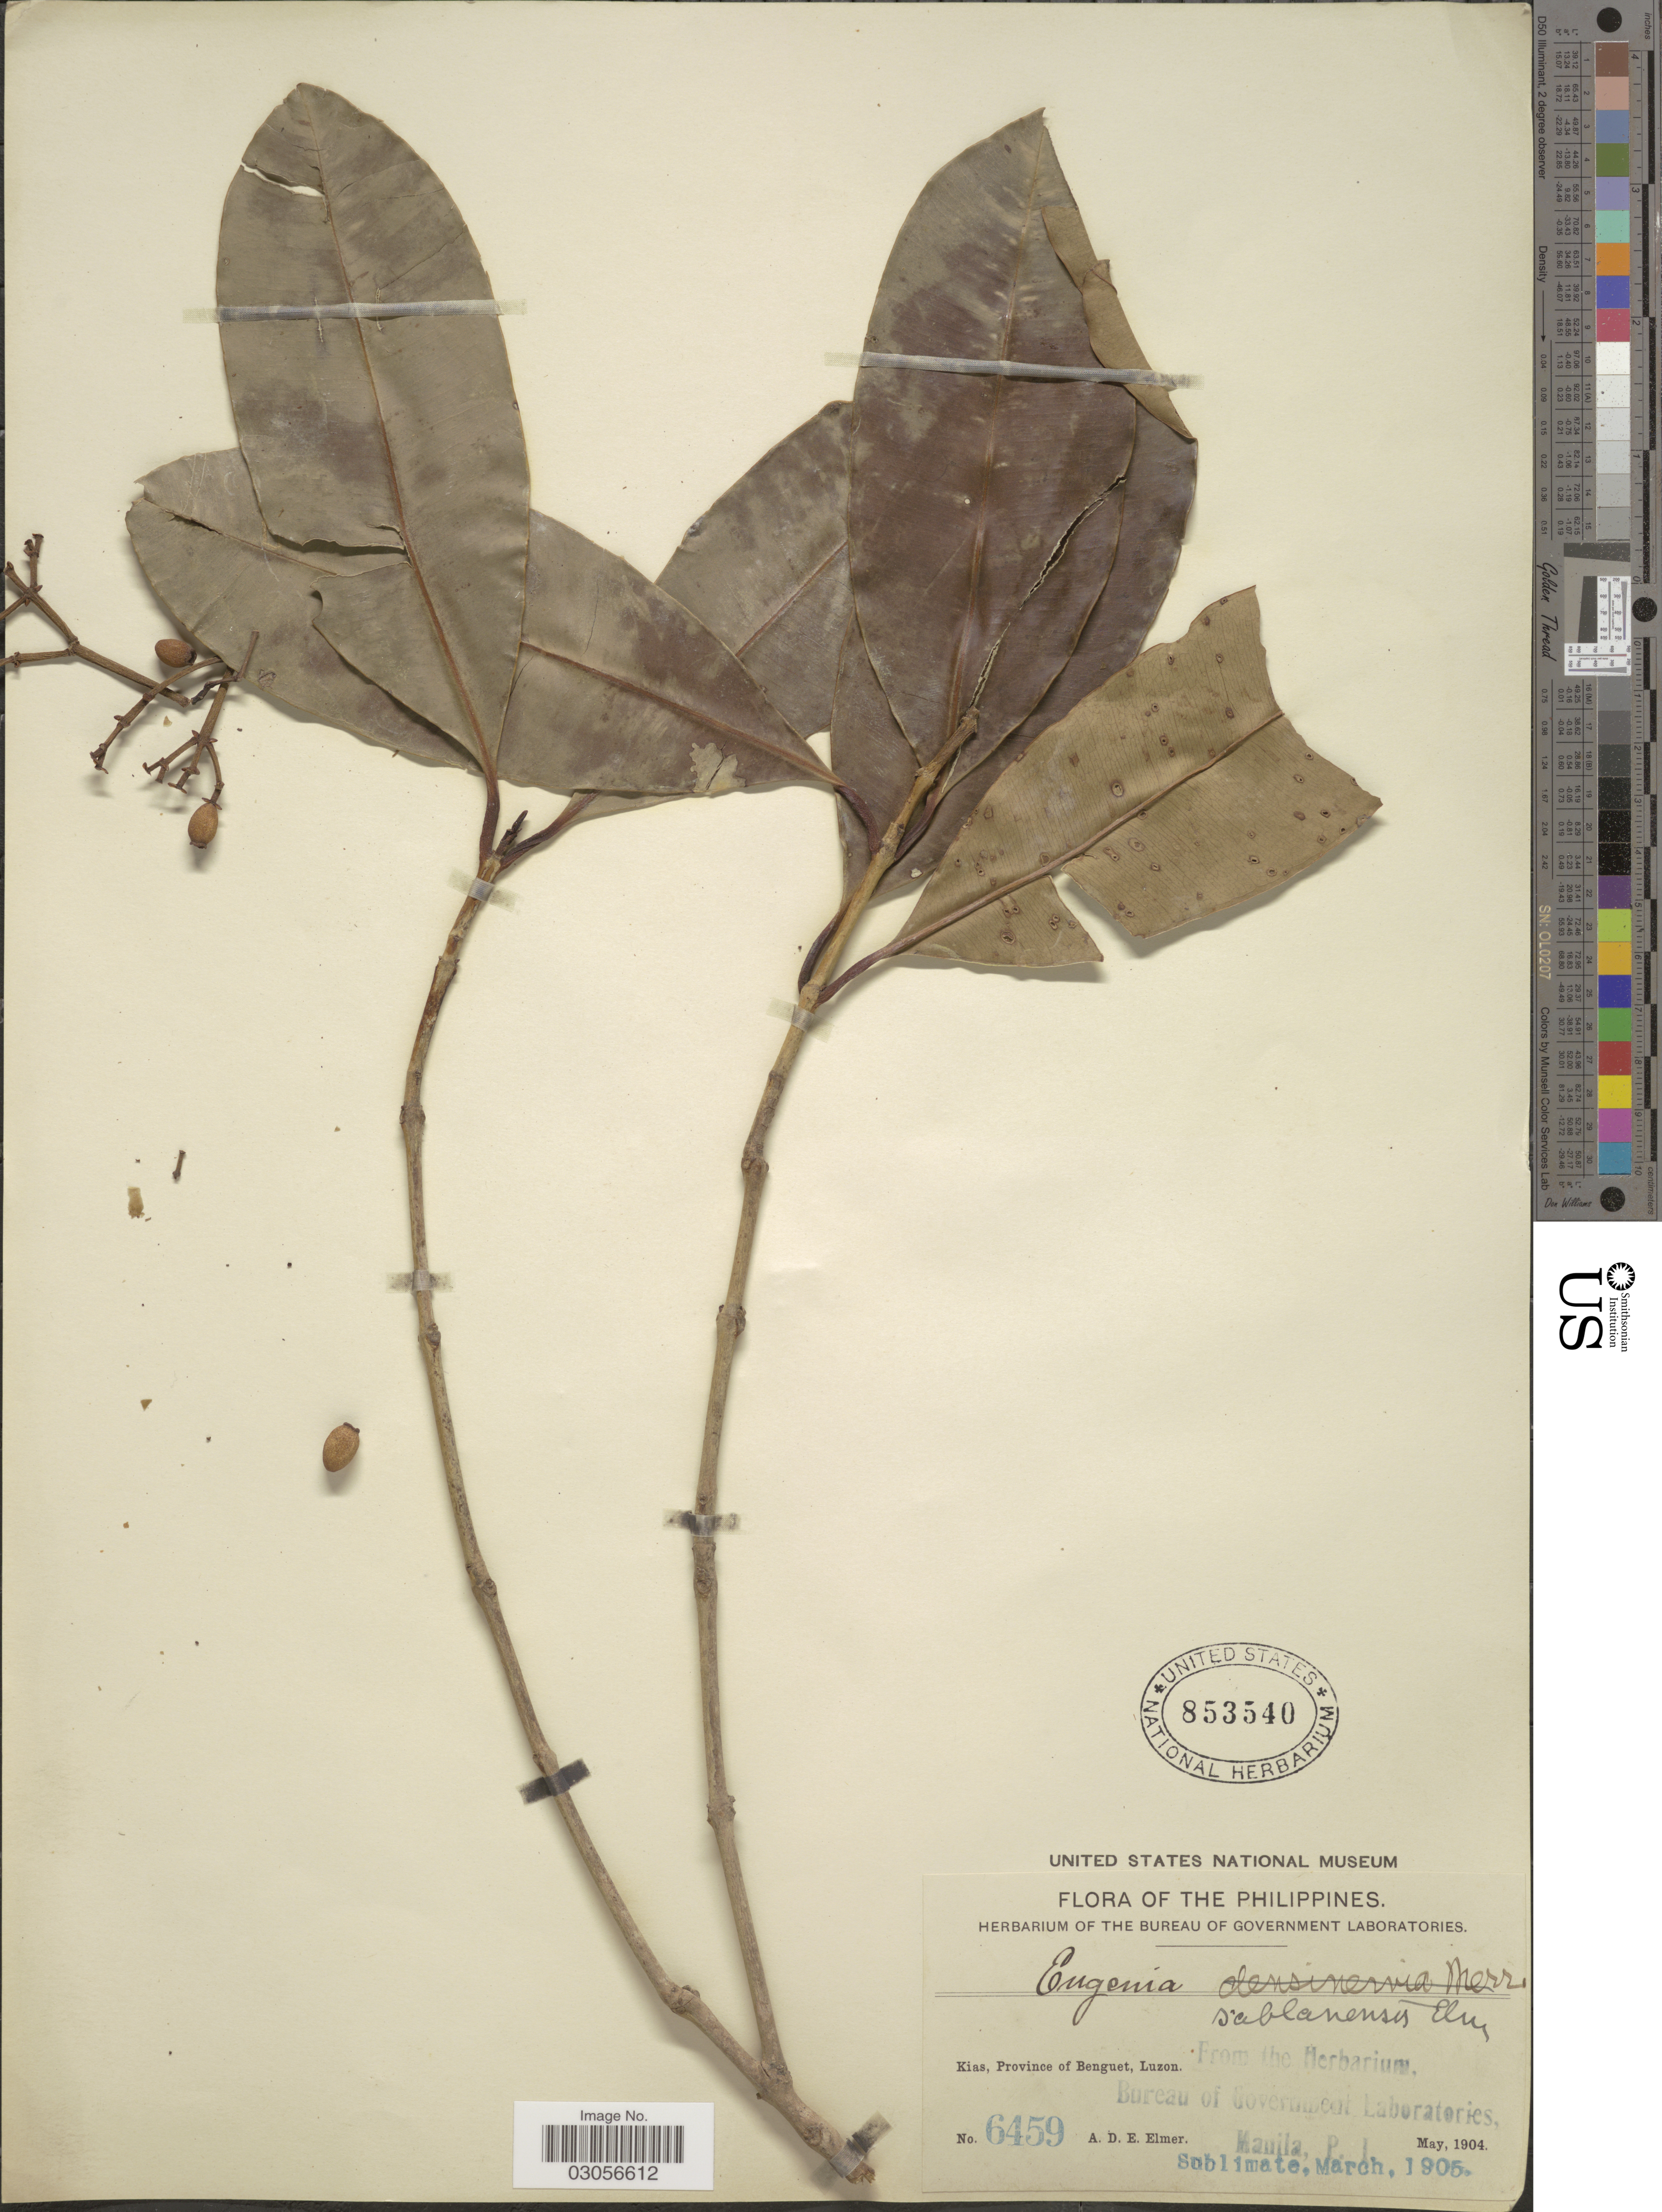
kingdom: Plantae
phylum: Tracheophyta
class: Magnoliopsida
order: Myrtales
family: Myrtaceae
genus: Syzygium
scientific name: Syzygium fastigiatum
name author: (Blume) Merr. & L.M. Perry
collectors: A. D. E. Elmer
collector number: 6459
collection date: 1904-05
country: Philippines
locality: Kias, Province of Benguet, Luzon.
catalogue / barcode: US 853540